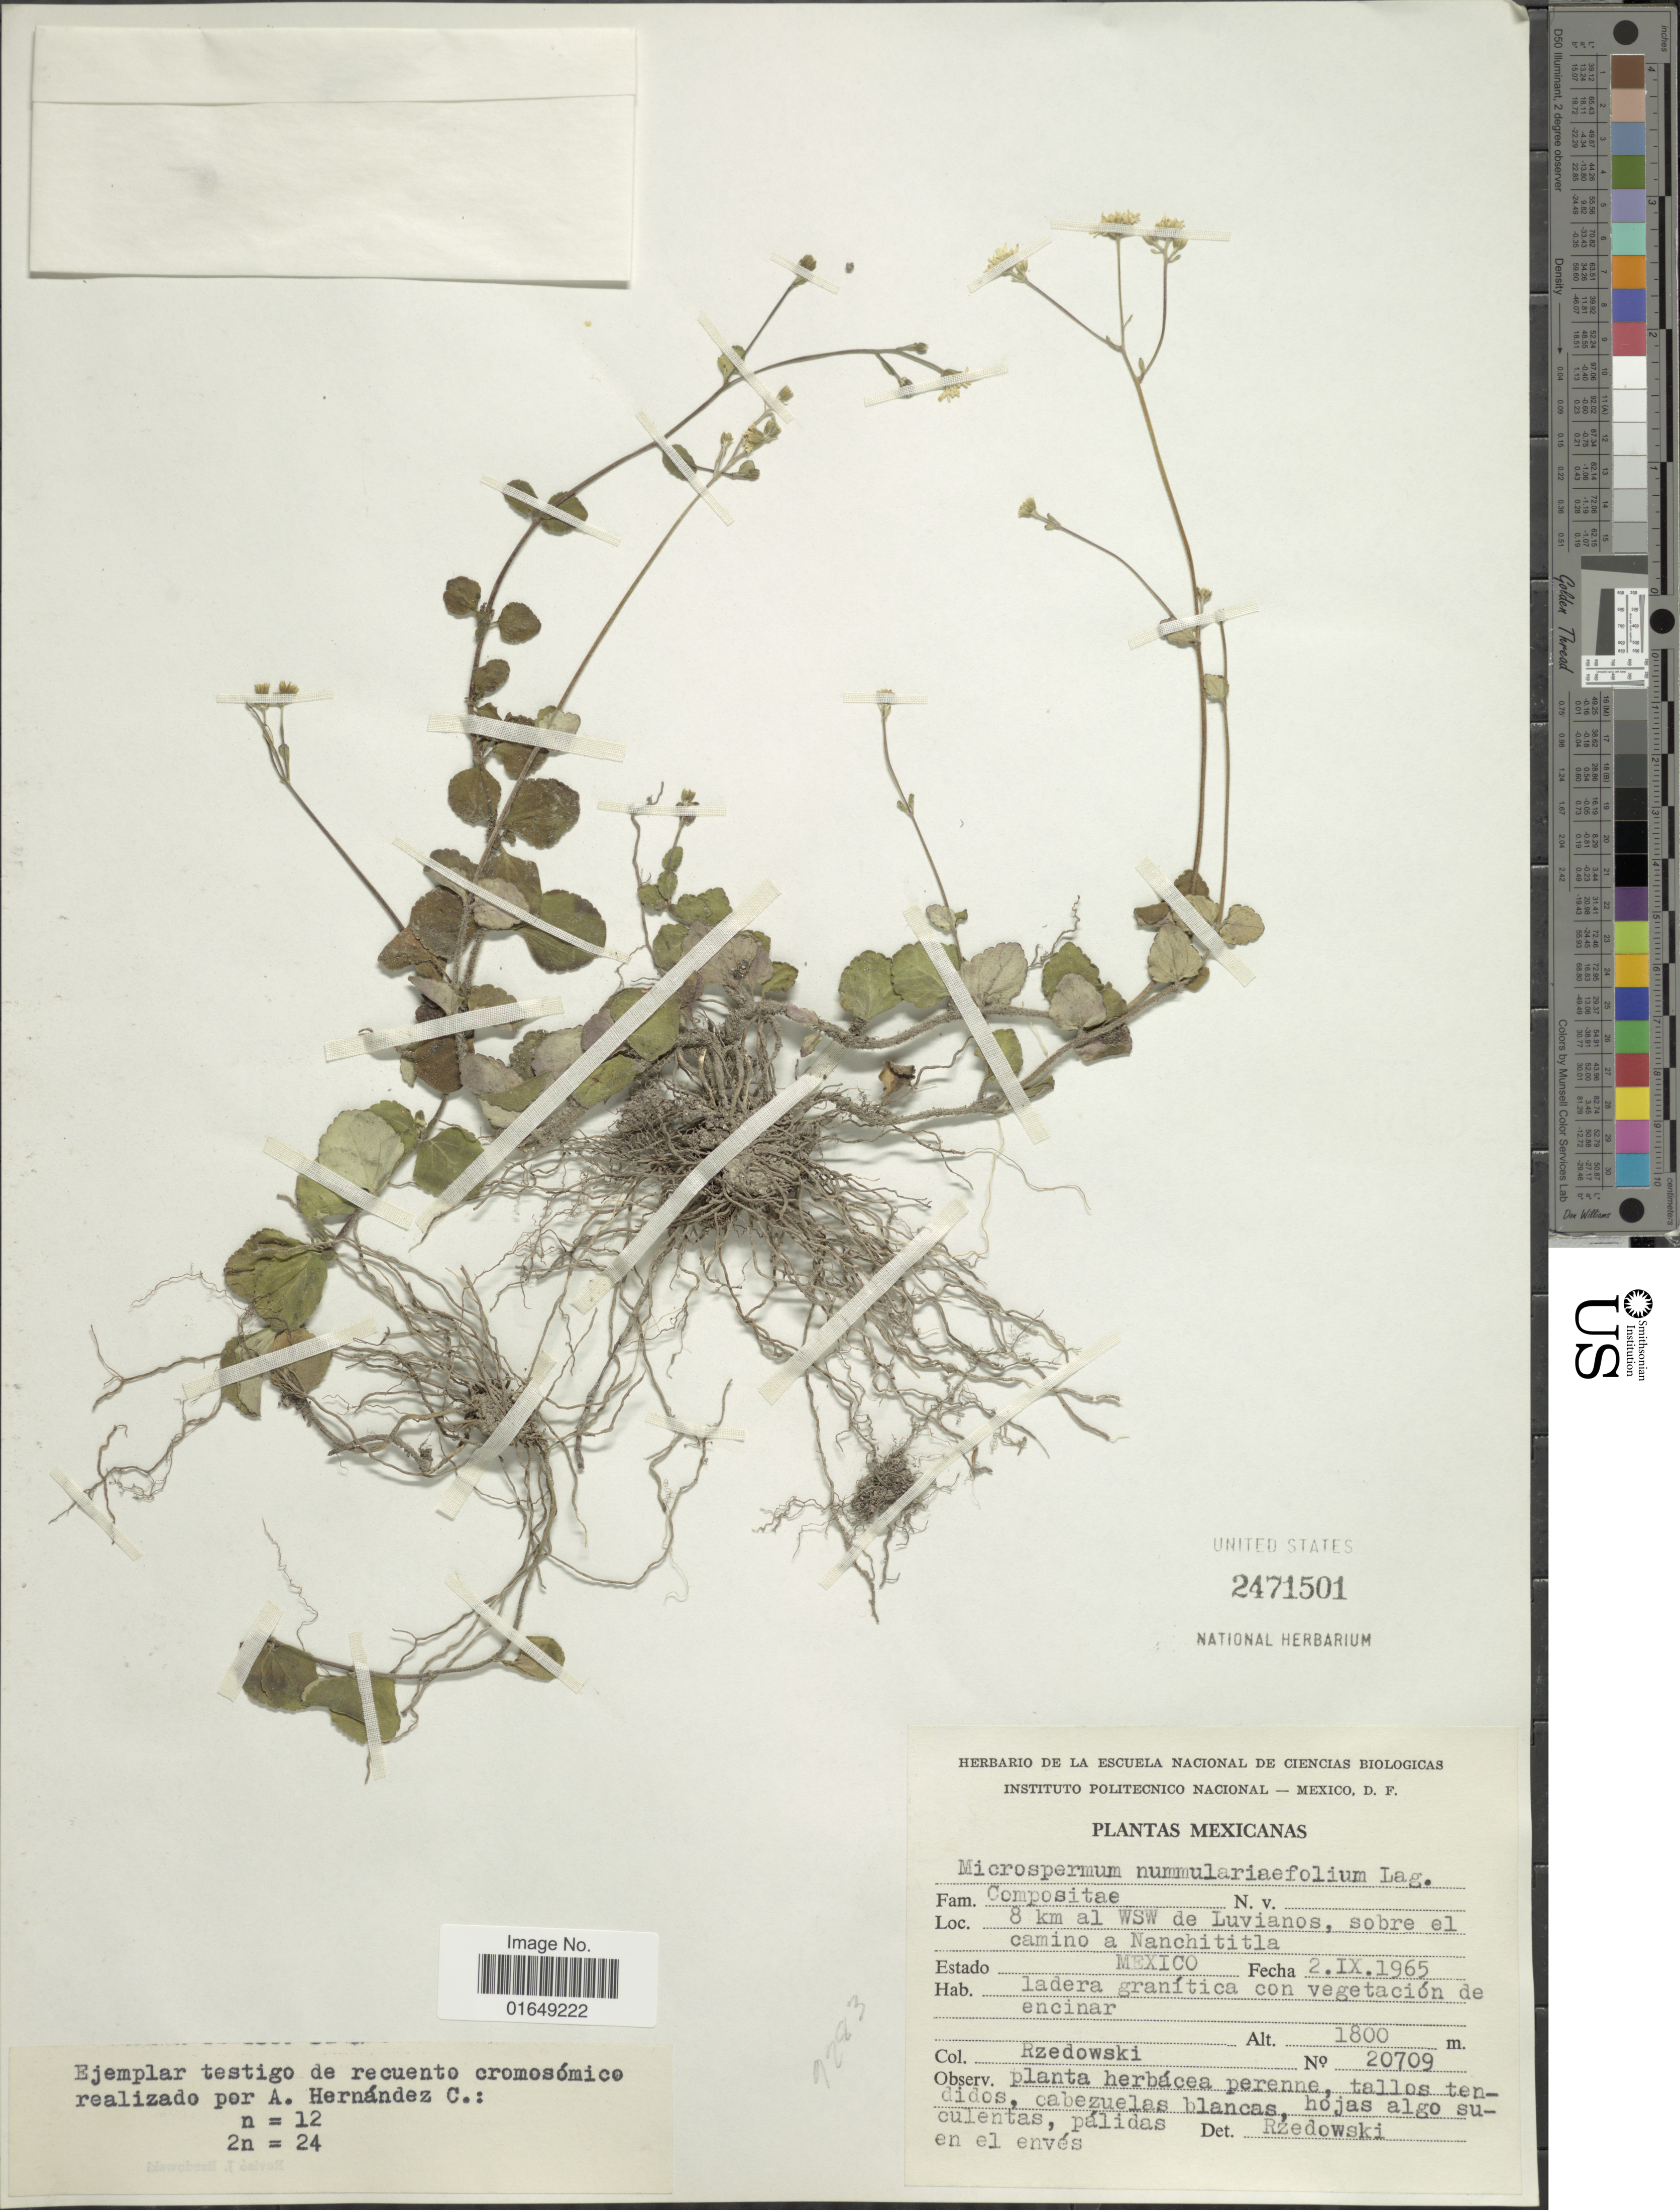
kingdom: Plantae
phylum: Tracheophyta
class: Magnoliopsida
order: Asterales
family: Asteraceae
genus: Microspermum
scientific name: Microspermum numulariaefolium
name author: Lag.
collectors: Rzedowski, --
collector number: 20709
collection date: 1965-09-02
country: Mexico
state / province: México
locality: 8 km al WSW de Luvianos, sobre el camino a Nanchititla.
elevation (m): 1800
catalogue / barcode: US 2471501